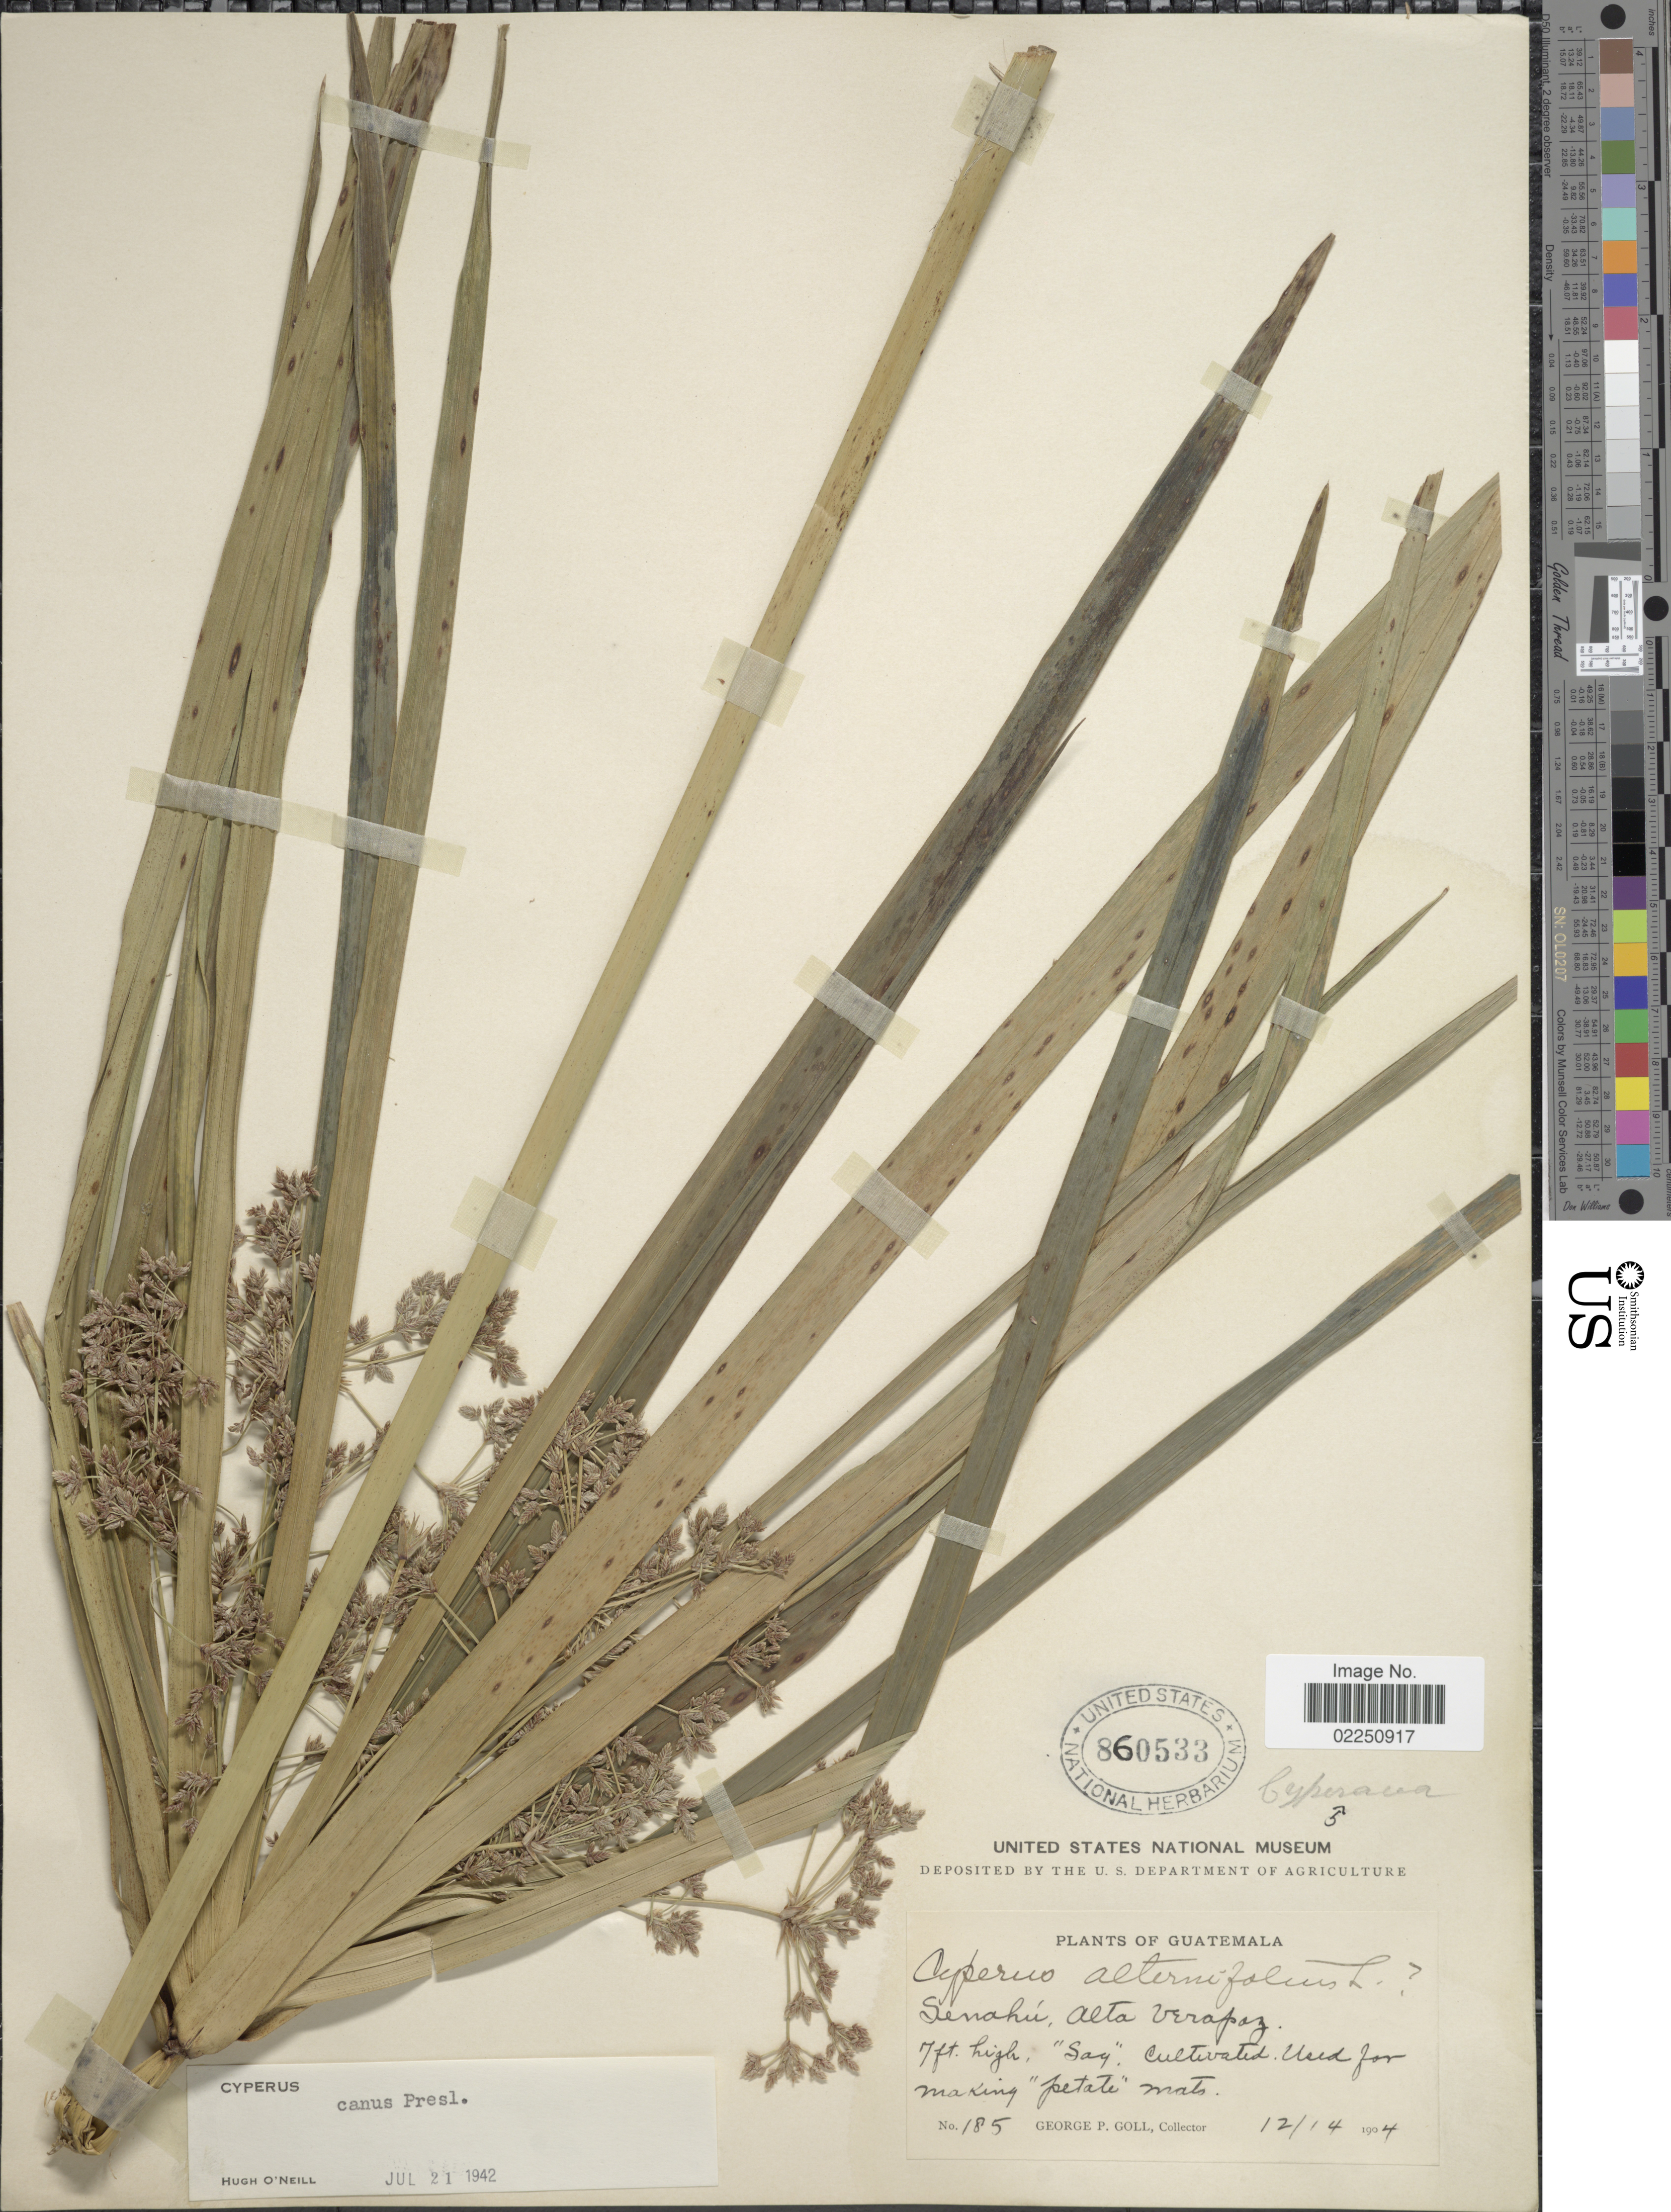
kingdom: Plantae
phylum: Tracheophyta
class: Liliopsida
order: Poales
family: Cyperaceae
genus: Cyperus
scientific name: Cyperus canus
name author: J. Presl & C. Presl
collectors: G. P. Goll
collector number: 185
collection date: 1904-12-14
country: Guatemala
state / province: Alta Verapaz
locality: Senahu, Alta Verapaz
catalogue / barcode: US 860533